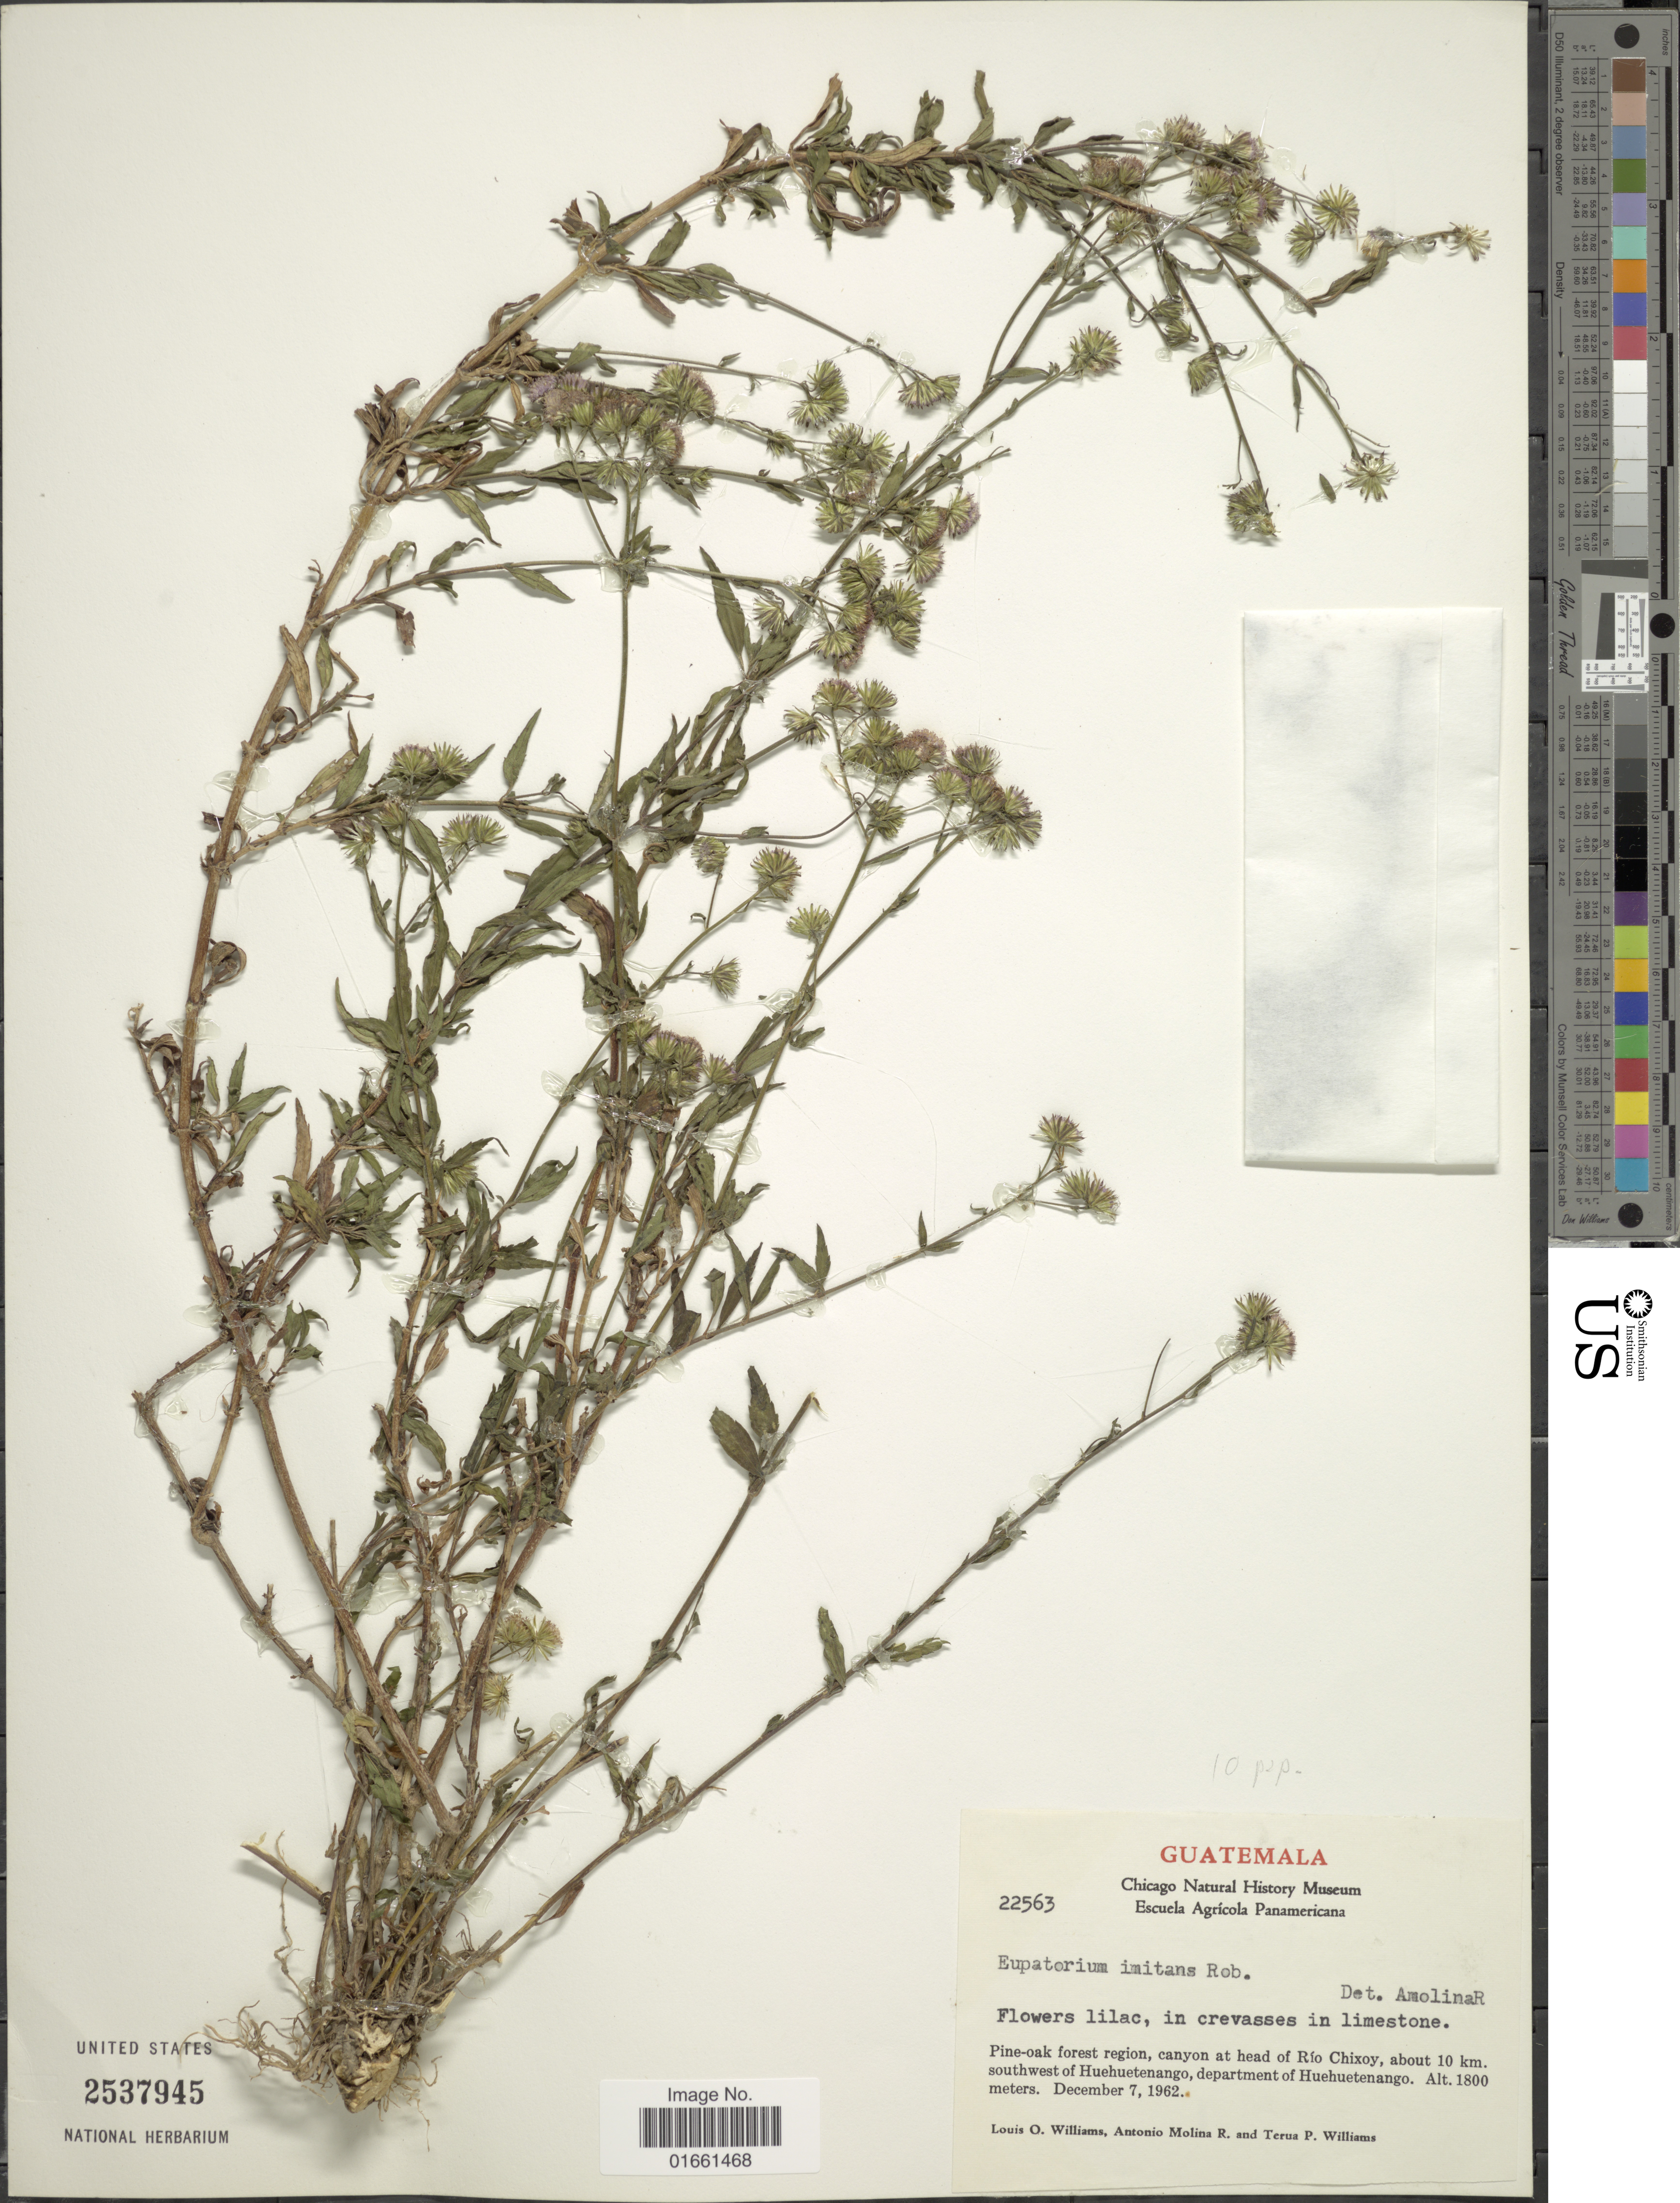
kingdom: Plantae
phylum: Tracheophyta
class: Magnoliopsida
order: Asterales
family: Asteraceae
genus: Fleischmannia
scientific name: Fleischmannia imitans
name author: (B.L. Rob.) R.M. King & H. Rob.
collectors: L. O. Williams, A. Molina R. & T. P. Williams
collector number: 22563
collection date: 1962-12-07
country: Guatemala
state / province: Huehuetenango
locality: Canyon at head of Rio Chixoy, about 10 km southwest of Huehuetenango, departement of Hueheutenango.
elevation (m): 1800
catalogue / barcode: US 2537945